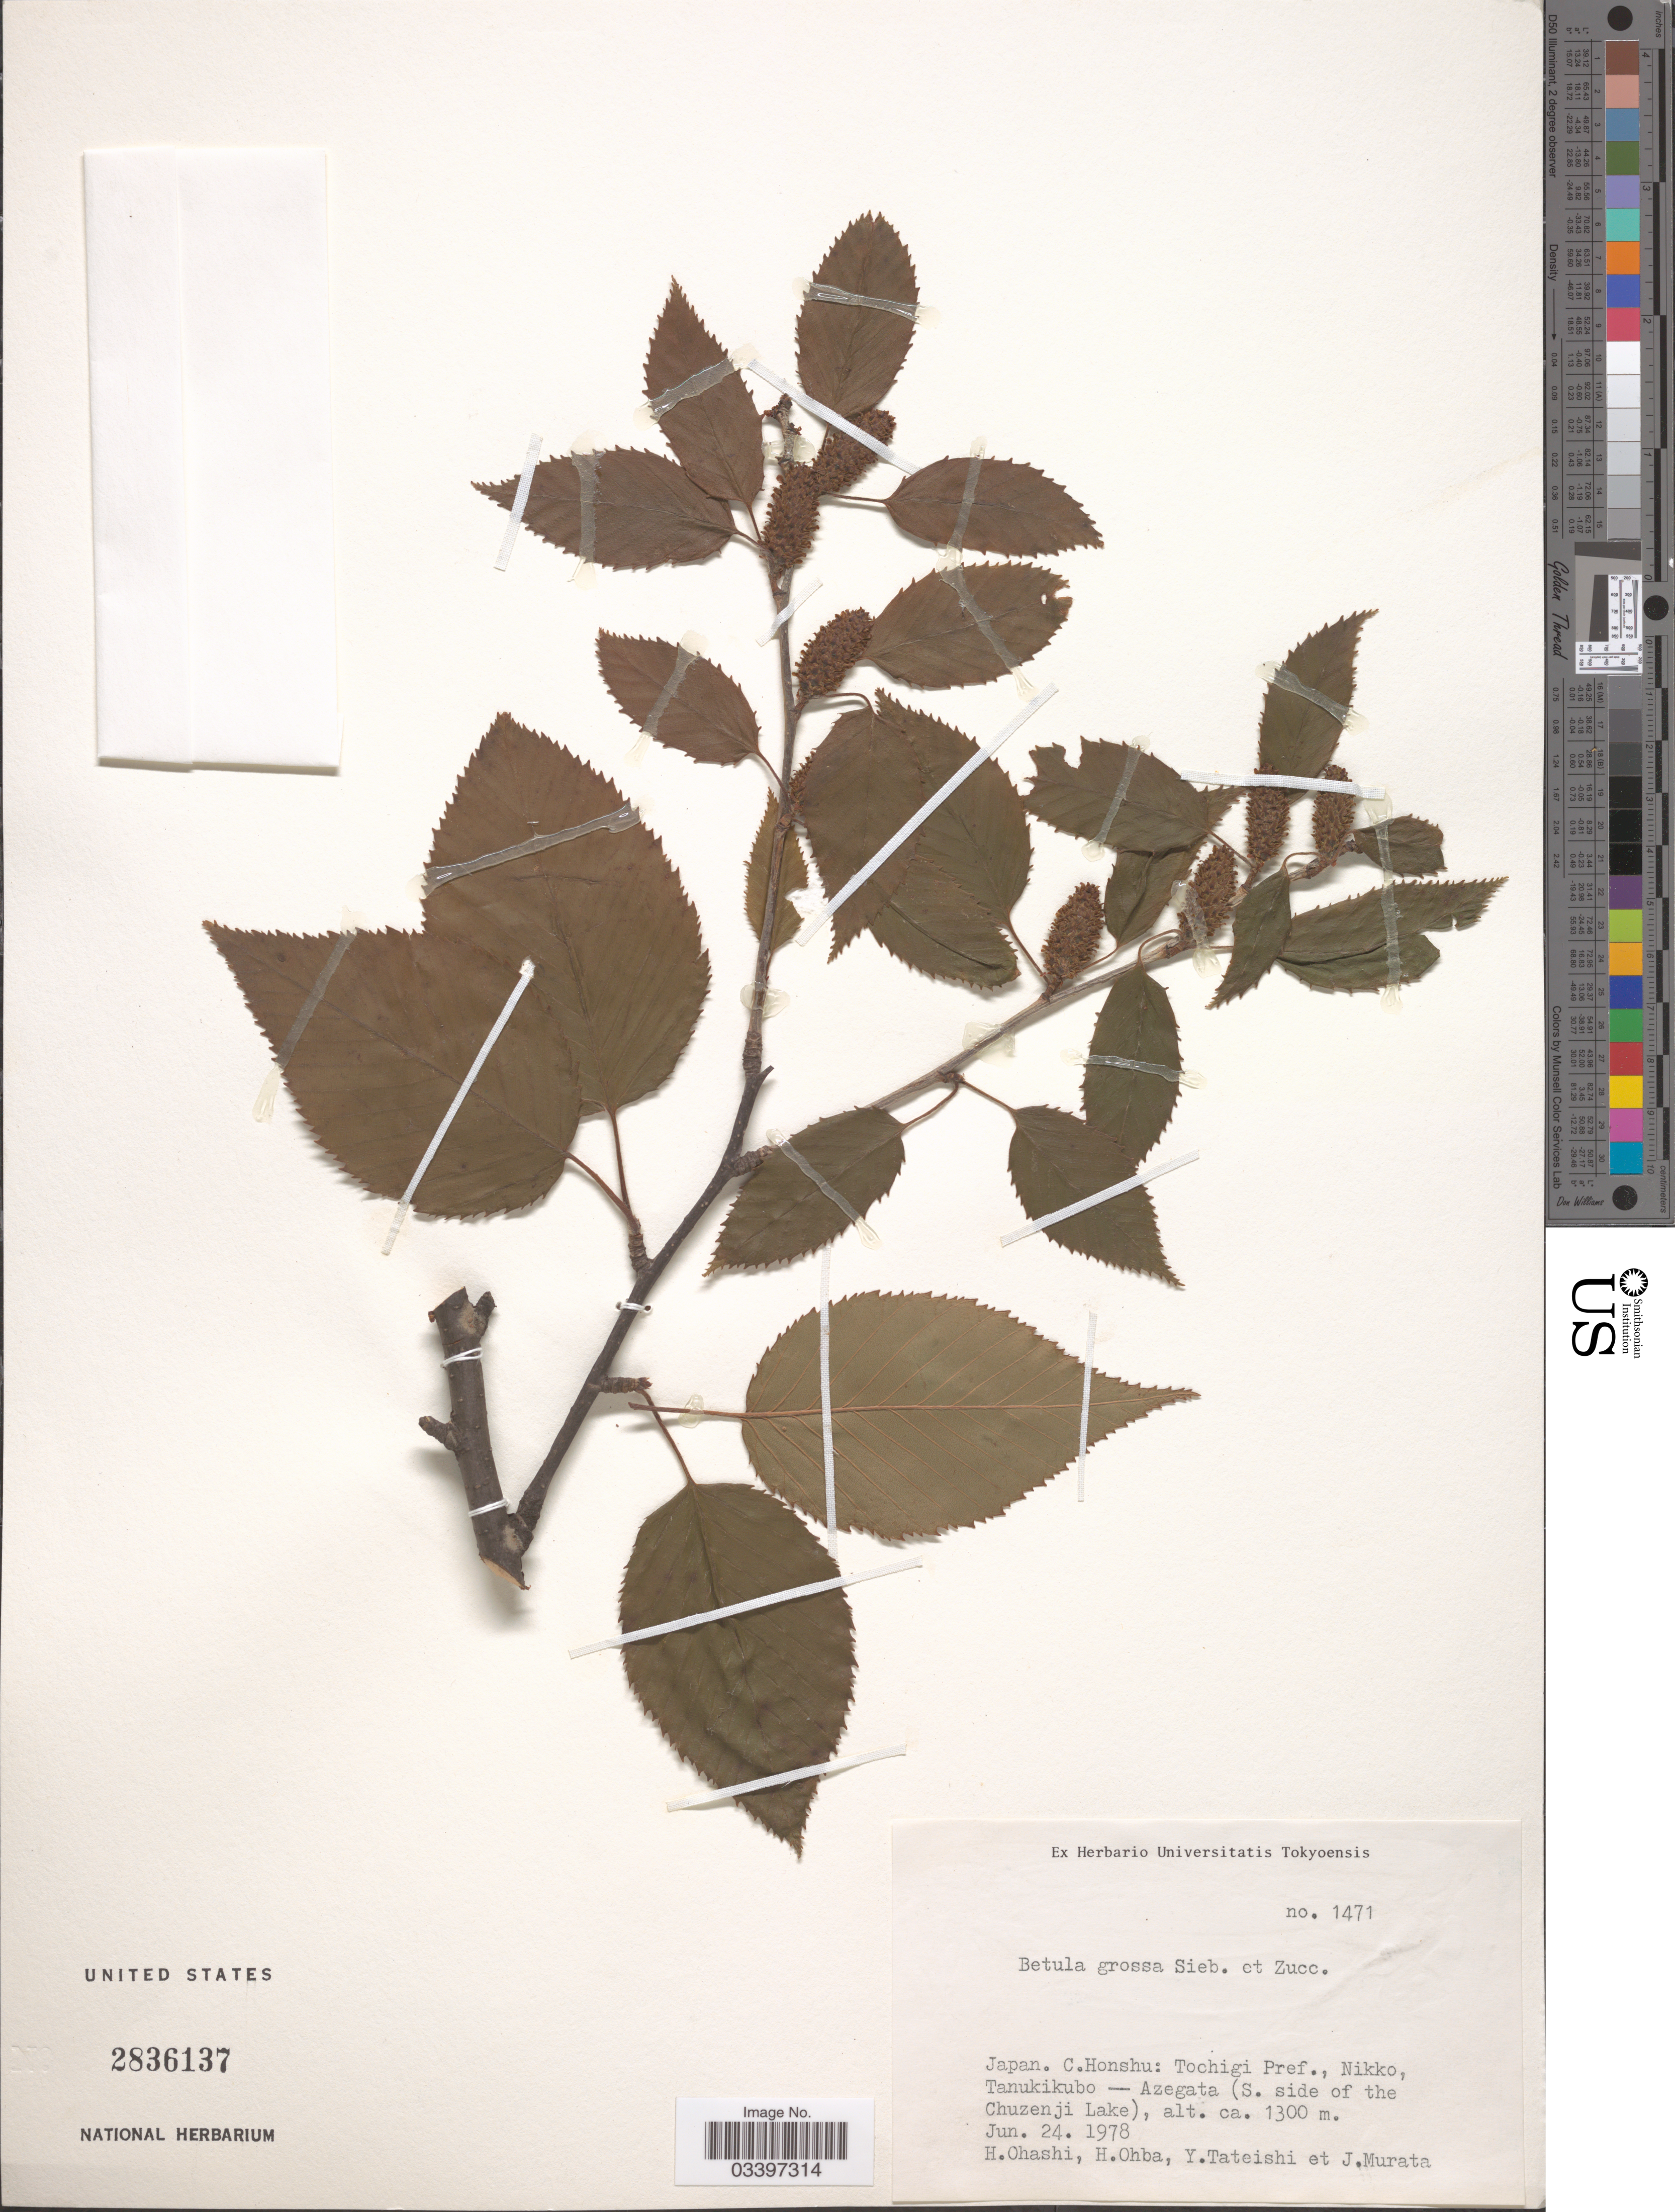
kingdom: Plantae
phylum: Tracheophyta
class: Magnoliopsida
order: Fagales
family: Betulaceae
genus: Betula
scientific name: Betula grossa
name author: Siebold & Zucc.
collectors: H. Ohashi, H. Ohba, Y. Tateishi & J. Murata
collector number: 1471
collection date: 1978-06-24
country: Japan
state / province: Totigi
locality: C. Honshu: Tochigi Pref., Nikko, Tanukikubo - Azegata (S. side of the Chuzenji Lake).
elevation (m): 1300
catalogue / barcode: US 2836137